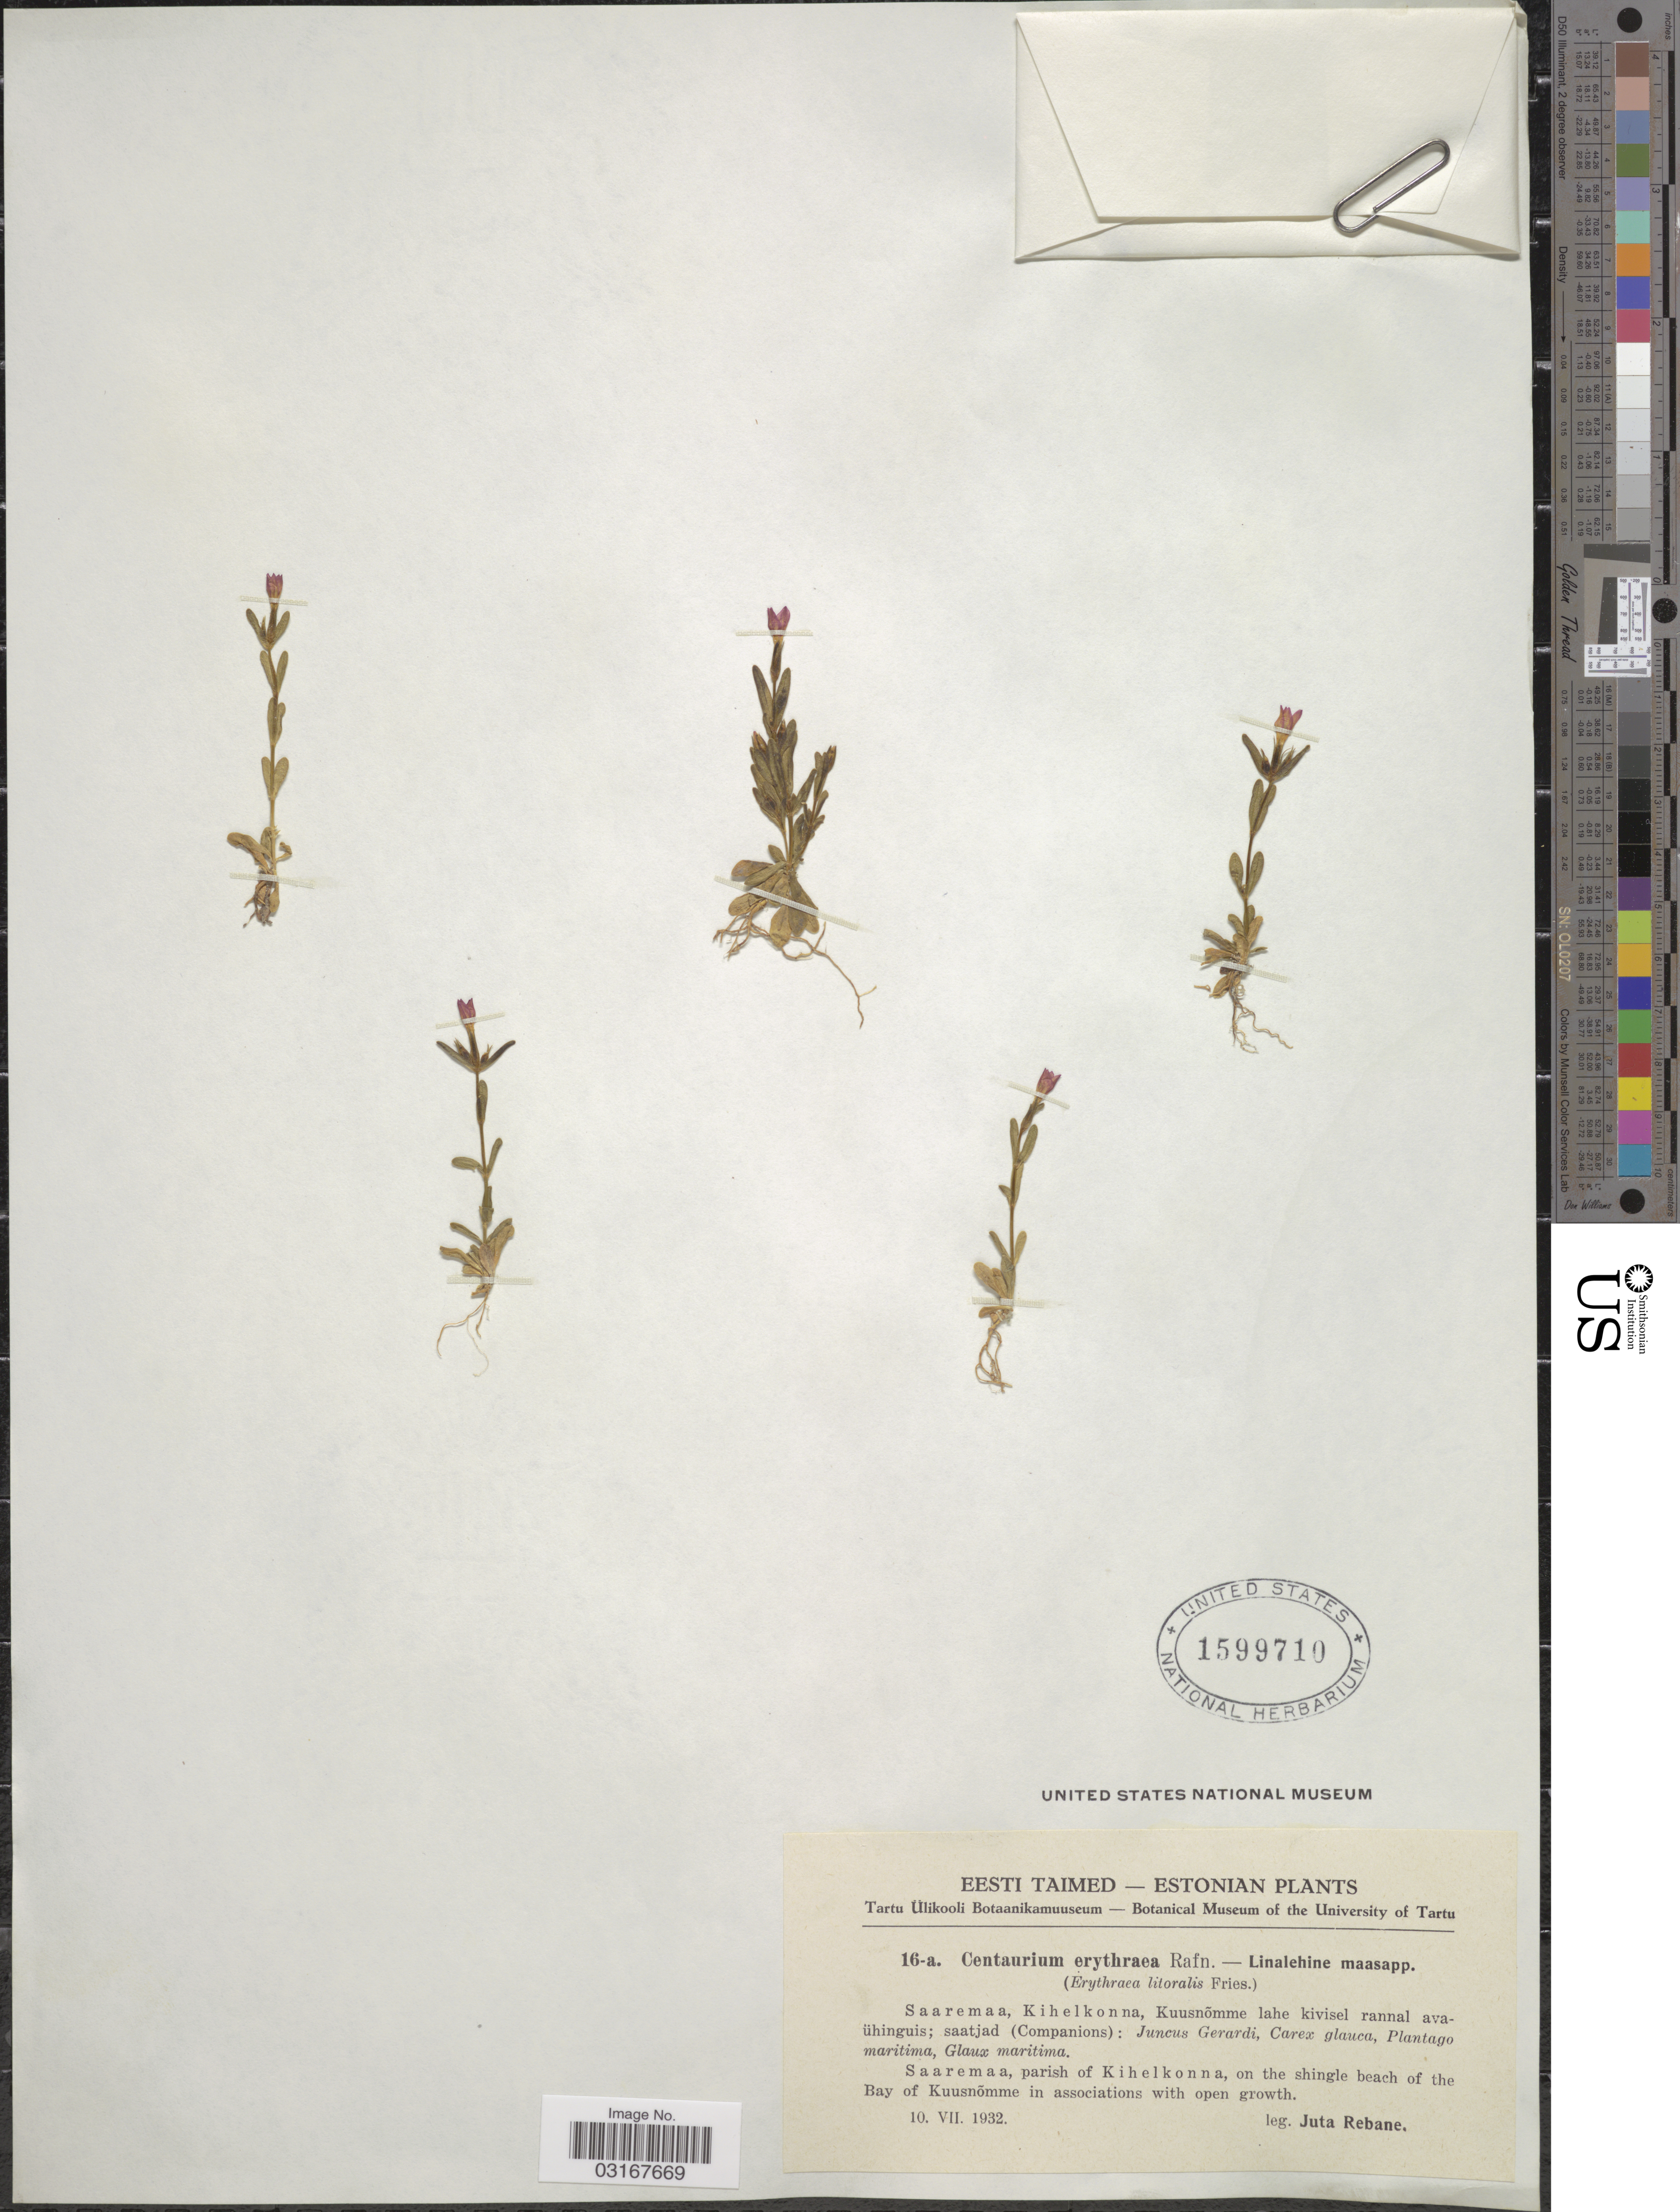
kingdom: Plantae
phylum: Tracheophyta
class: Magnoliopsida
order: Gentianales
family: Gentianaceae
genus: Centaurium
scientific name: Centaurium erythraea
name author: Rafn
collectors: J. Rebane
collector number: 16-a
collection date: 1932-07-10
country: Estonia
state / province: Saare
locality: Saaremaa, parish of Kihelkonna, on the shingle beach of the Bay of Kuusnõmme in associations with open growth.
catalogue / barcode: US 1599710